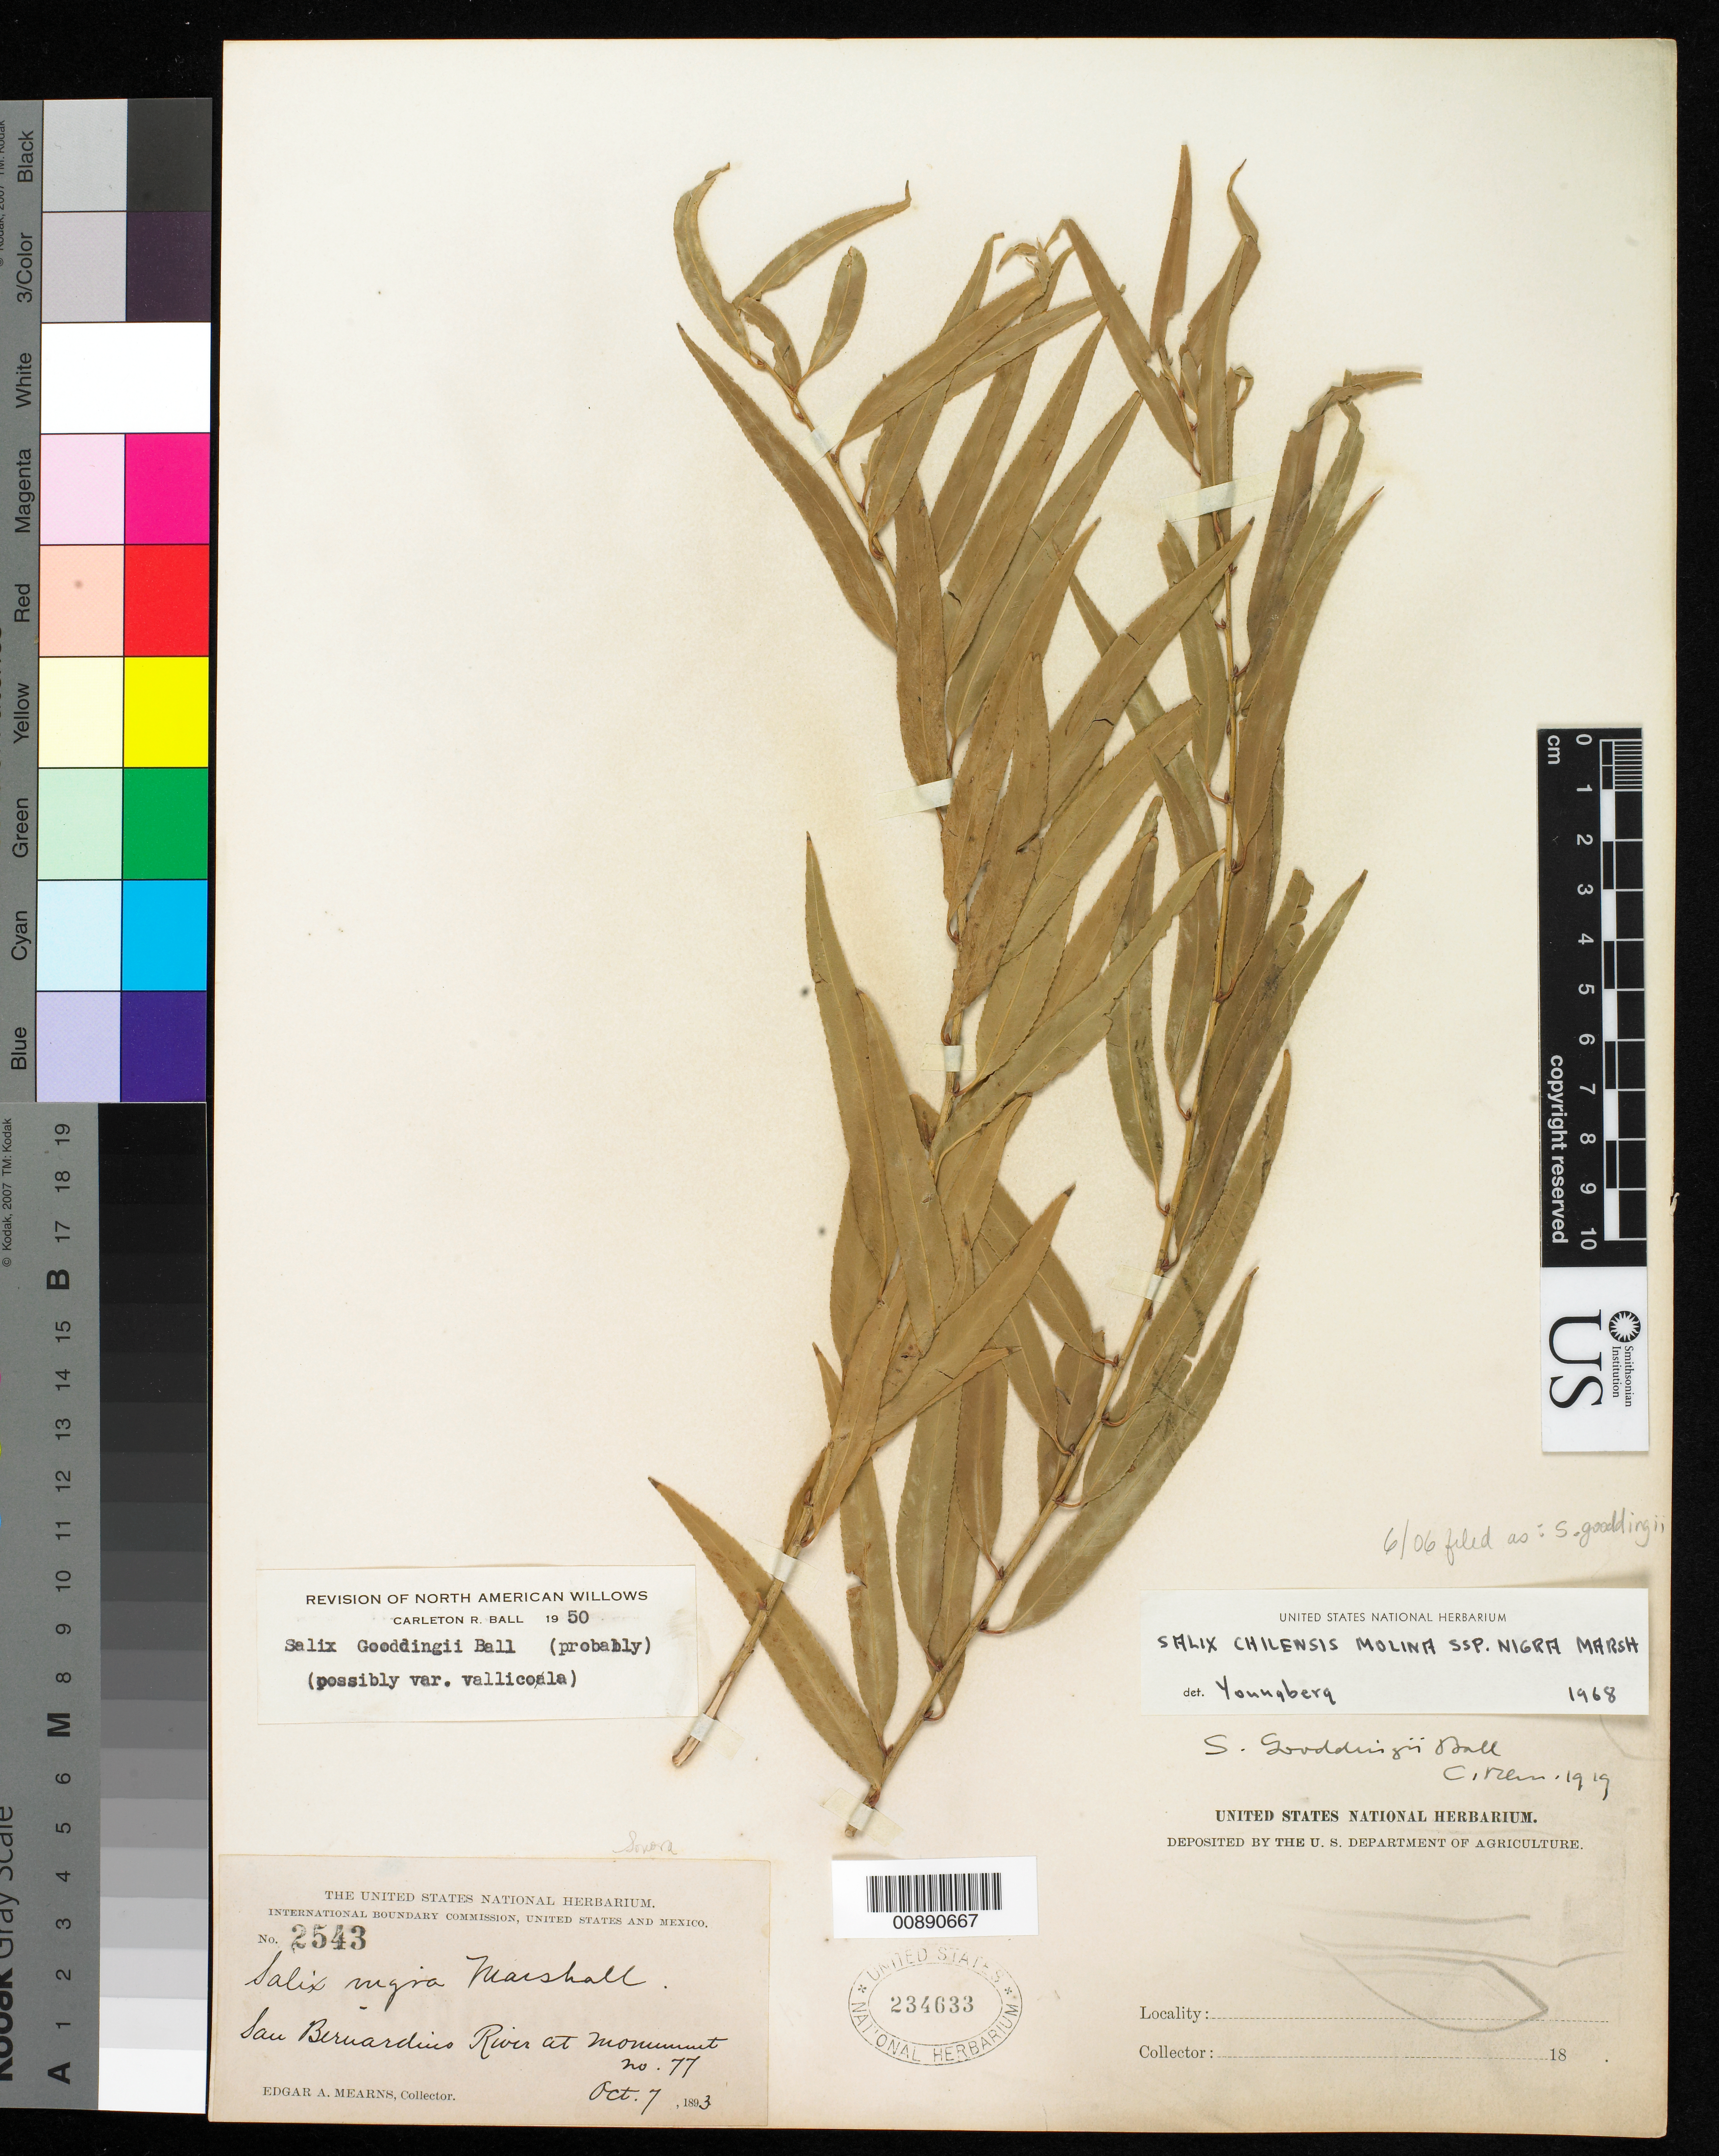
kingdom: Plantae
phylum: Tracheophyta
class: Magnoliopsida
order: Malpighiales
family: Salicaceae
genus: Salix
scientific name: Salix gooddingii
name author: C.R. Ball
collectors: E. A. Mearns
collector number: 2543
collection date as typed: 07 Oct 1893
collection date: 1893-10-07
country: Mexico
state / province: Sonora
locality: San Bernardino River at Monument no. 77.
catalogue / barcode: US 234633